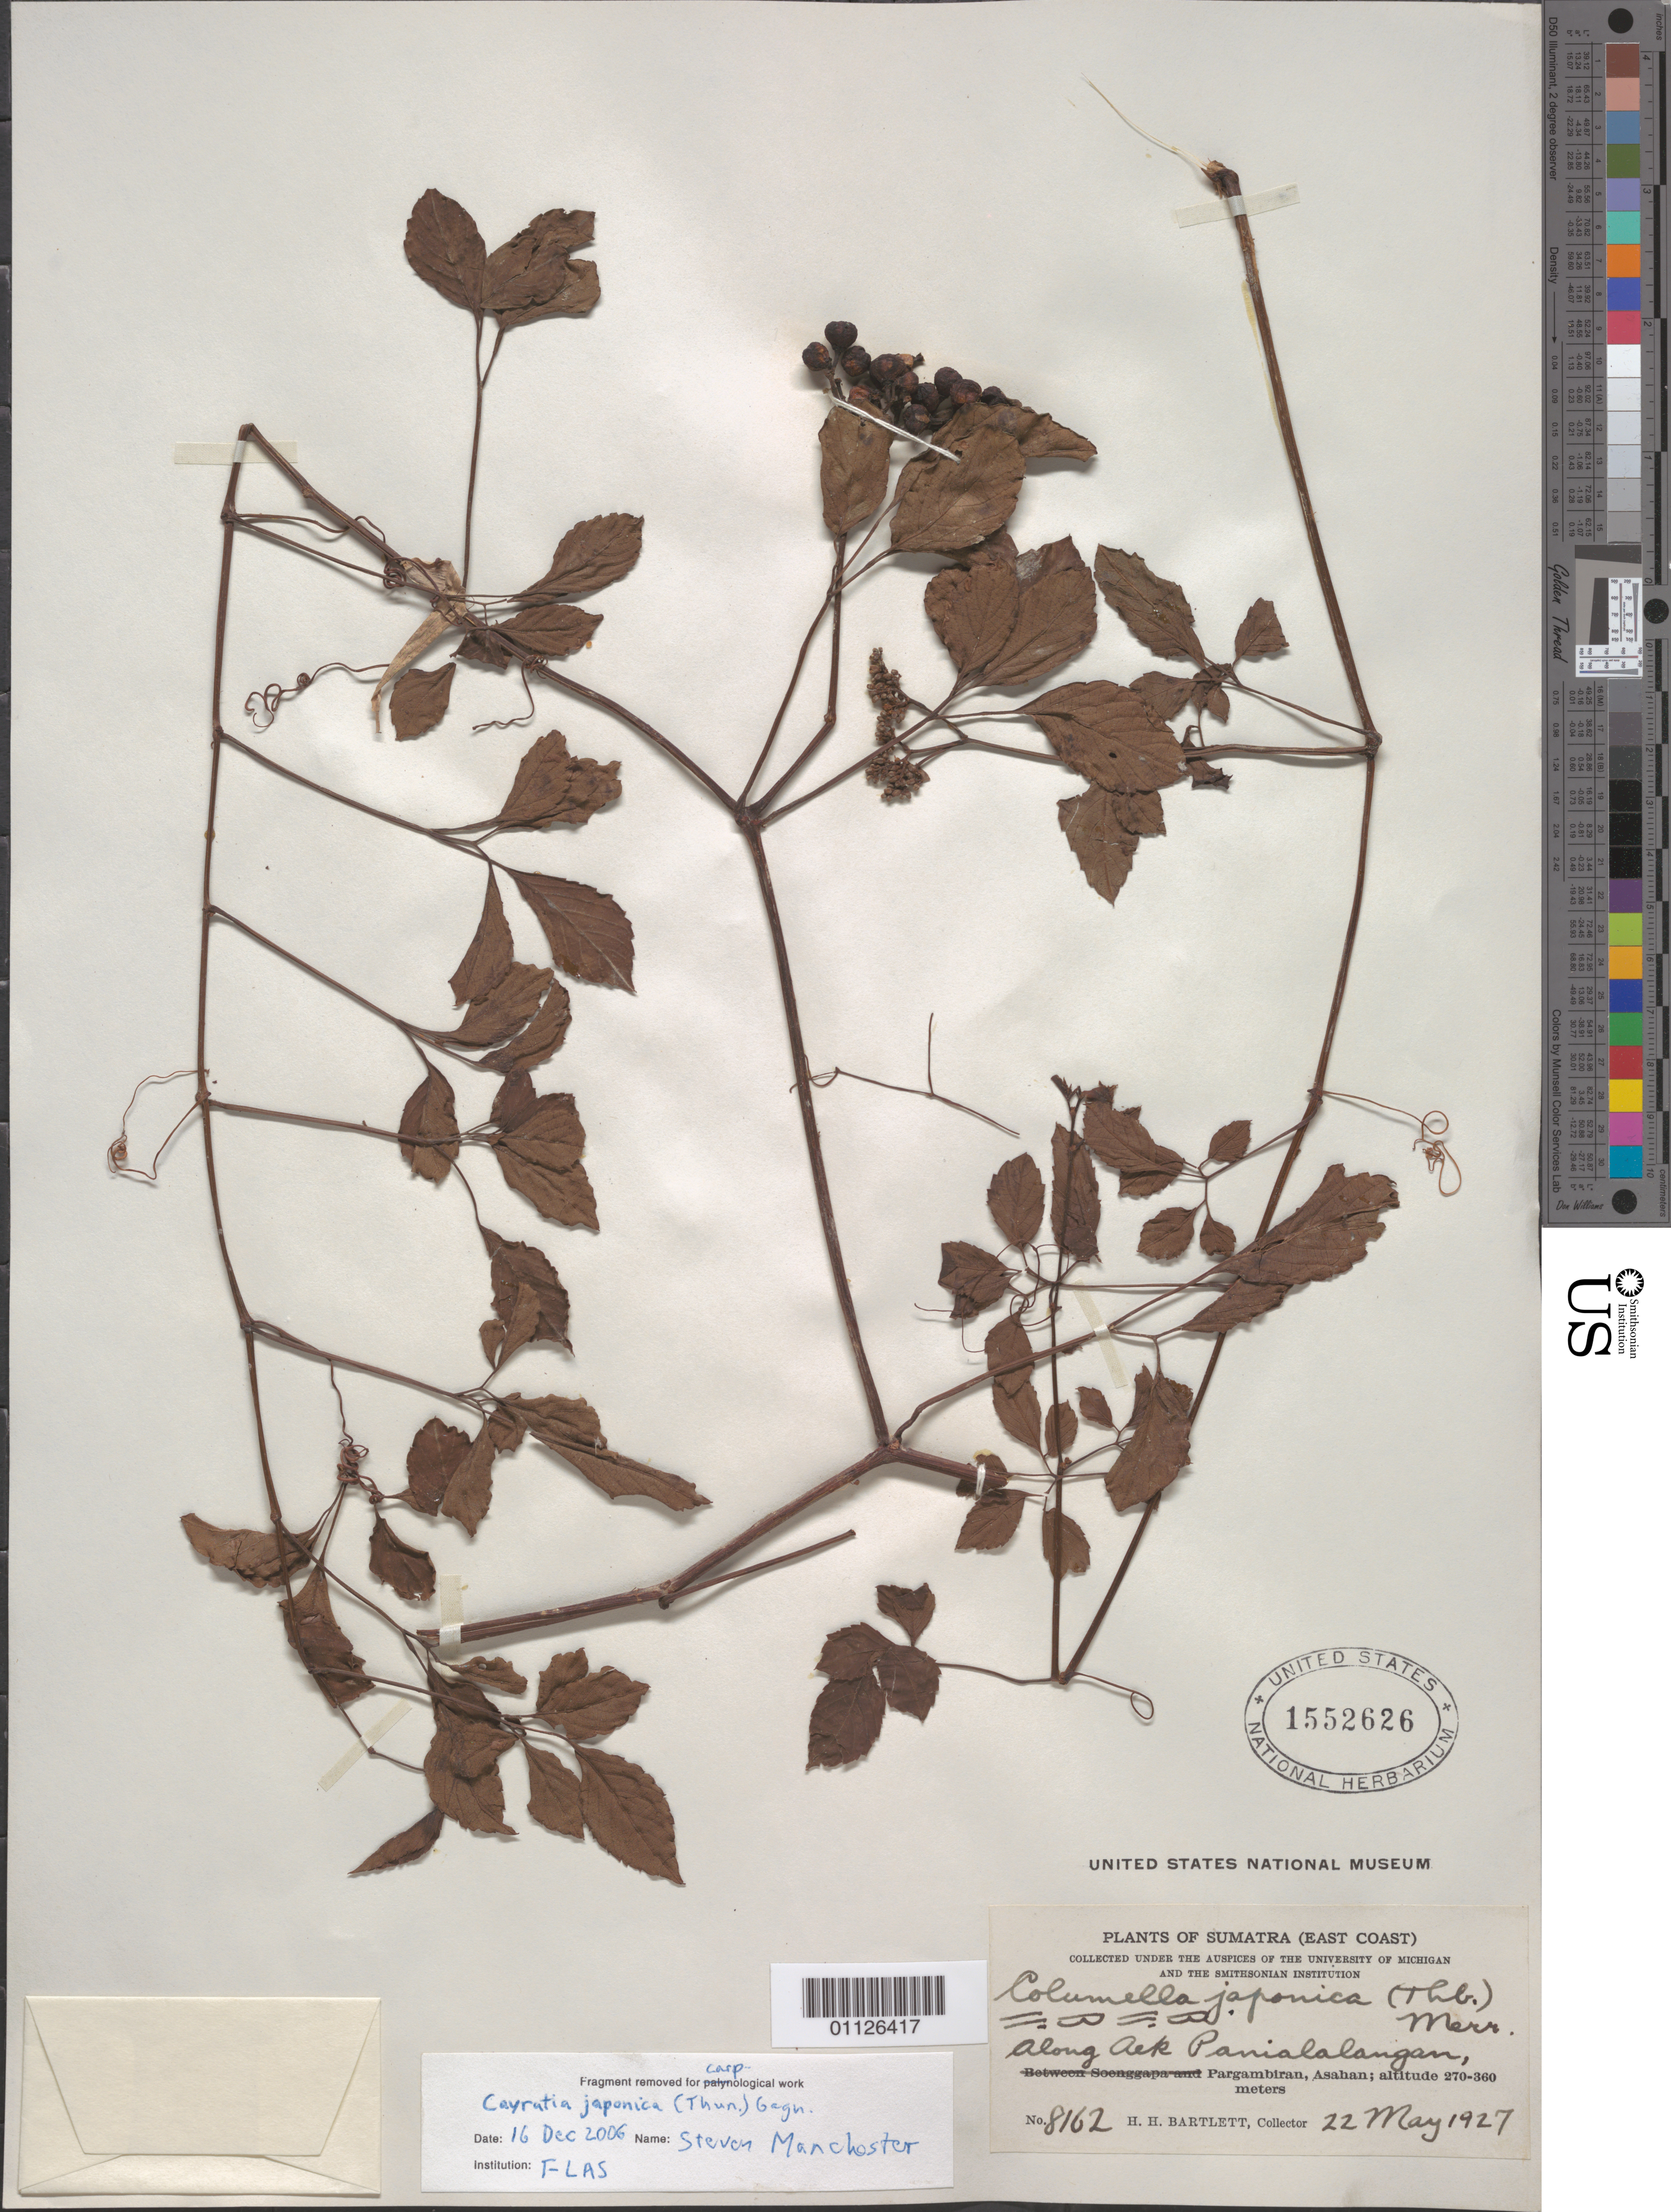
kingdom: Plantae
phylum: Tracheophyta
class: Magnoliopsida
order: Vitales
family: Vitaceae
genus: Causonis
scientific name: Causonis japonica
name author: (Thunb.) Raf.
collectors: H. H. Bartlett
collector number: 8162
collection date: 1927-05-22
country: Indonesia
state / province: Sumatra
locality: Pargambiran. Asahan.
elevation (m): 270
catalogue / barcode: US 1552626